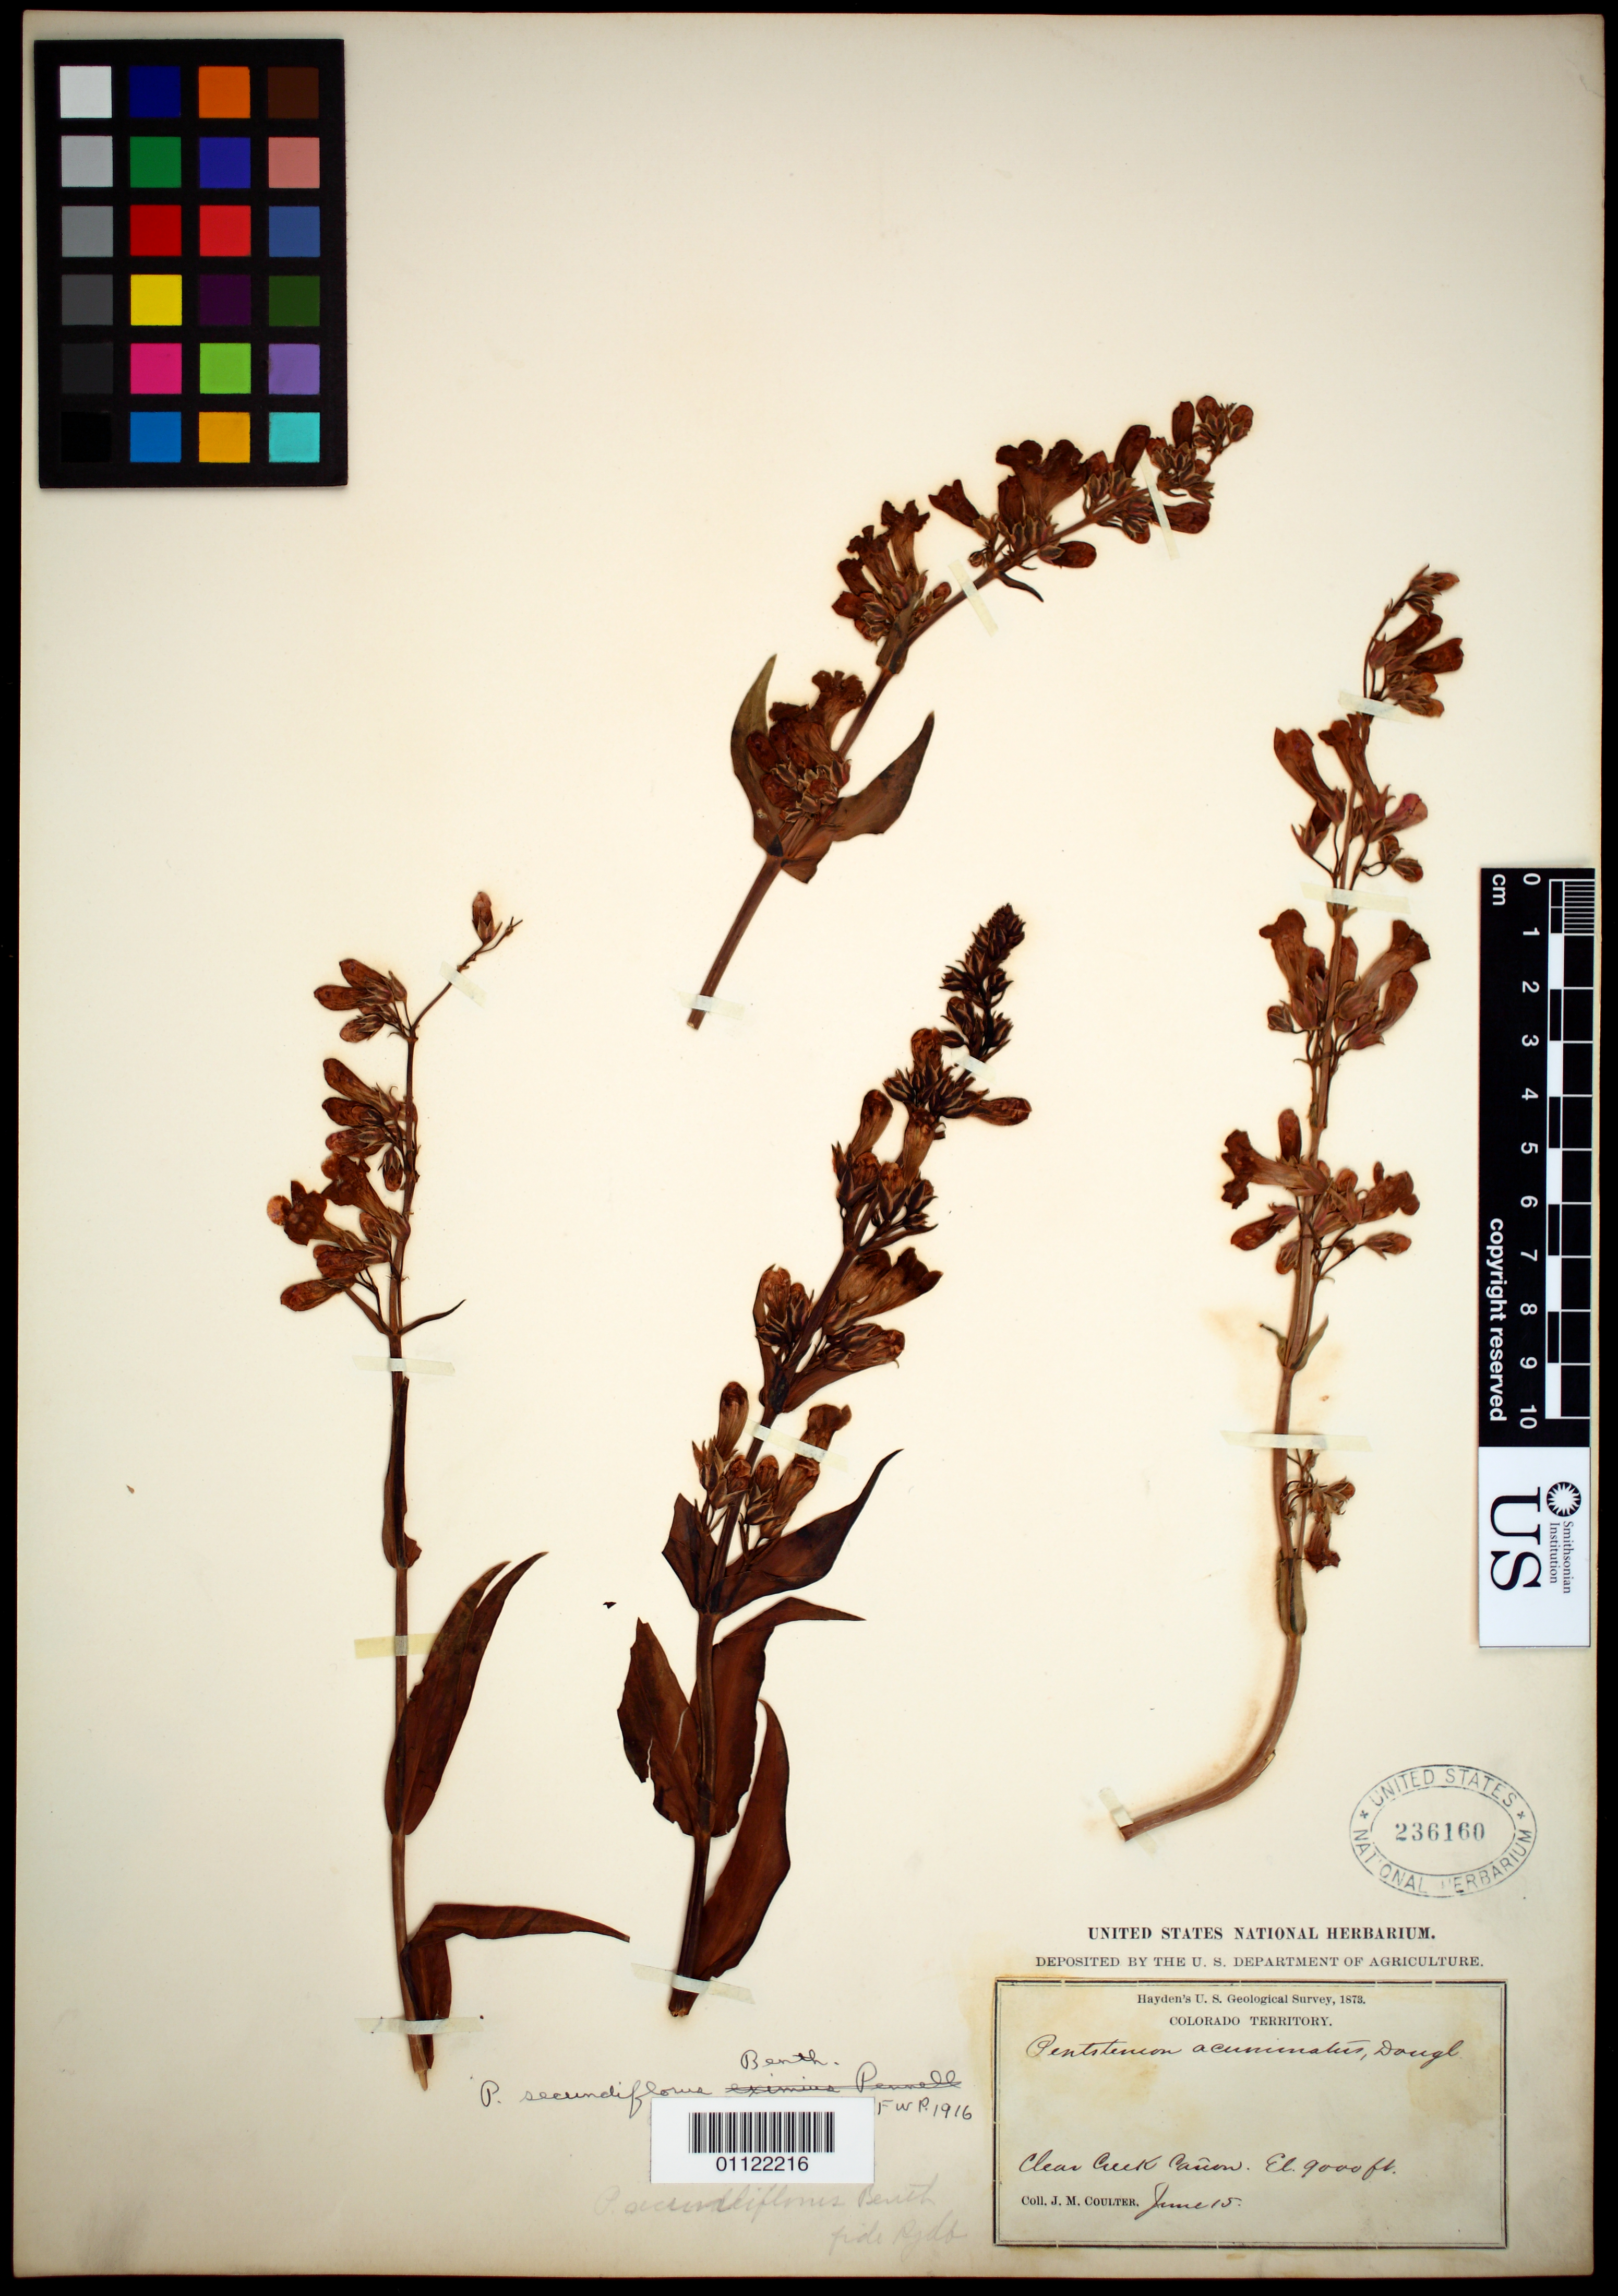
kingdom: Plantae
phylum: Tracheophyta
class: Magnoliopsida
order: Lamiales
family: Plantaginaceae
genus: Penstemon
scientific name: Penstemon secundiflorus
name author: Benth.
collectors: J. M. Coulter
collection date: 1873-06-15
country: United States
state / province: Colorado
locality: Clear Creek Canyon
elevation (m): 2743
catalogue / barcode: US 236160